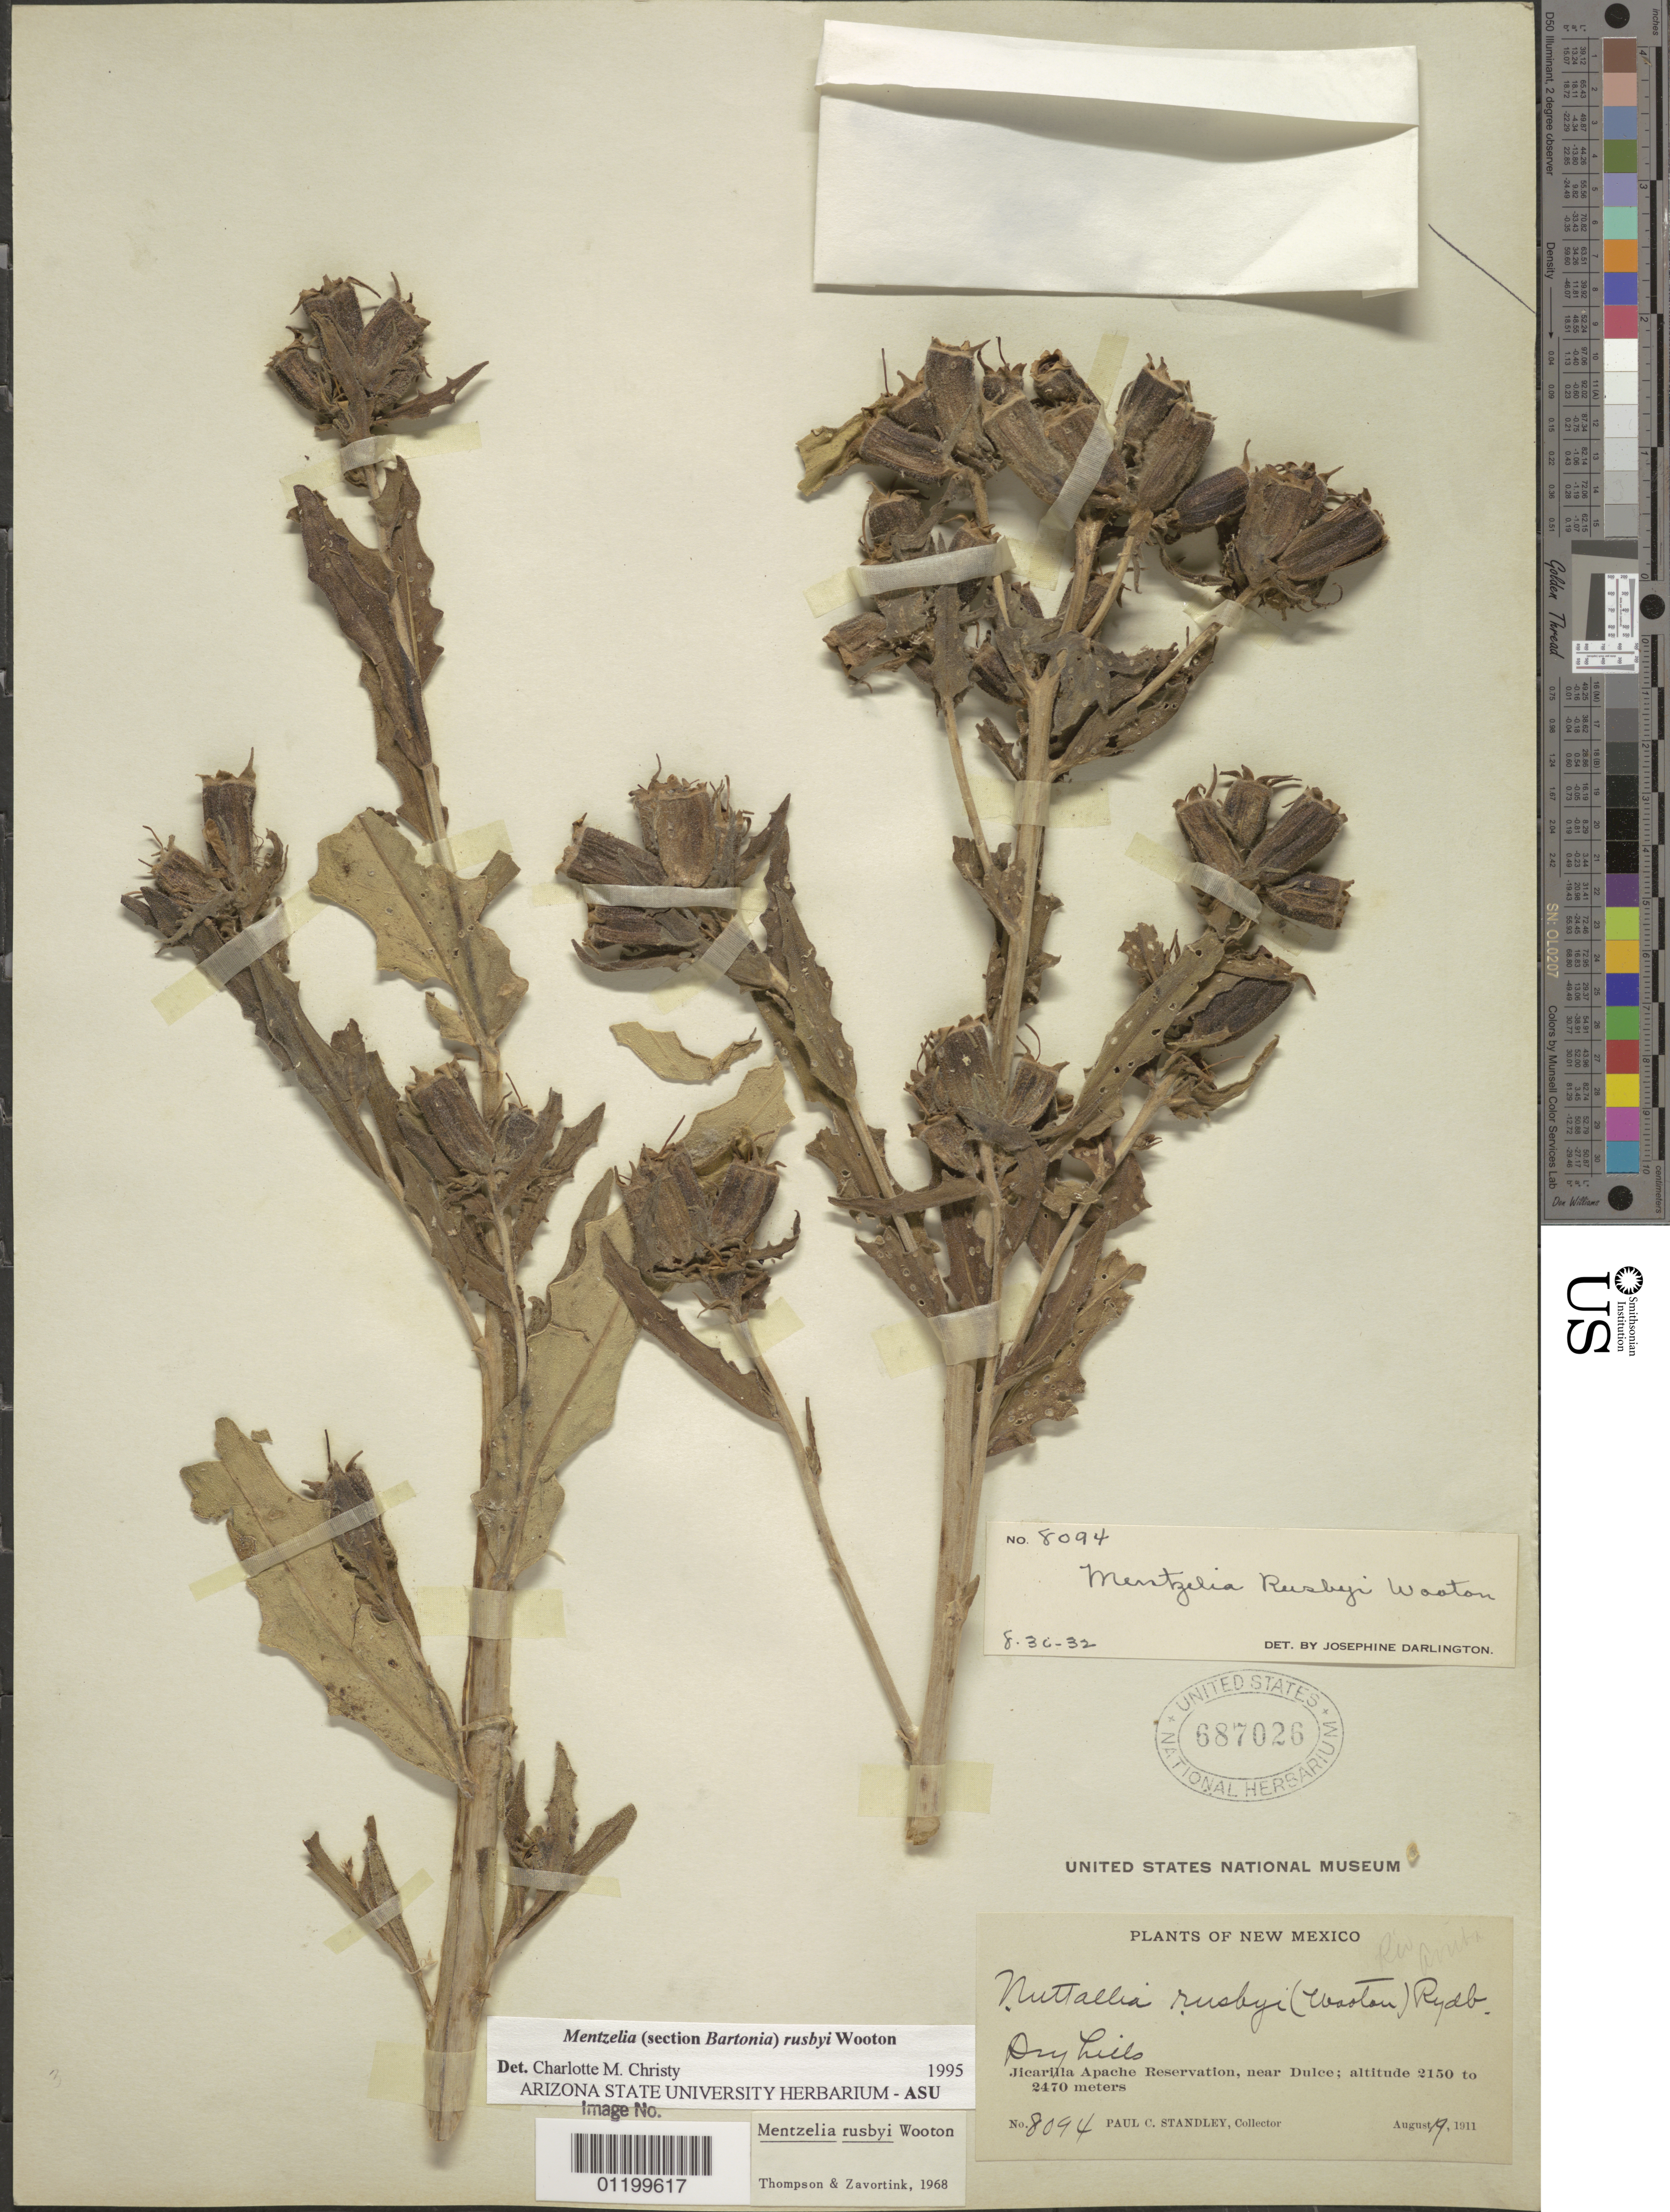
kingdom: Plantae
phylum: Tracheophyta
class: Magnoliopsida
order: Cornales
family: Loasaceae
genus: Mentzelia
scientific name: Mentzelia rusbyi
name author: Wooton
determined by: Christy, --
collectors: P. C. Standley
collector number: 8094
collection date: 1911-08-19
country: United States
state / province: New Mexico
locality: Jicarilla Apache Reservation, near Dulce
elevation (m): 2150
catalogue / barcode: US 687026